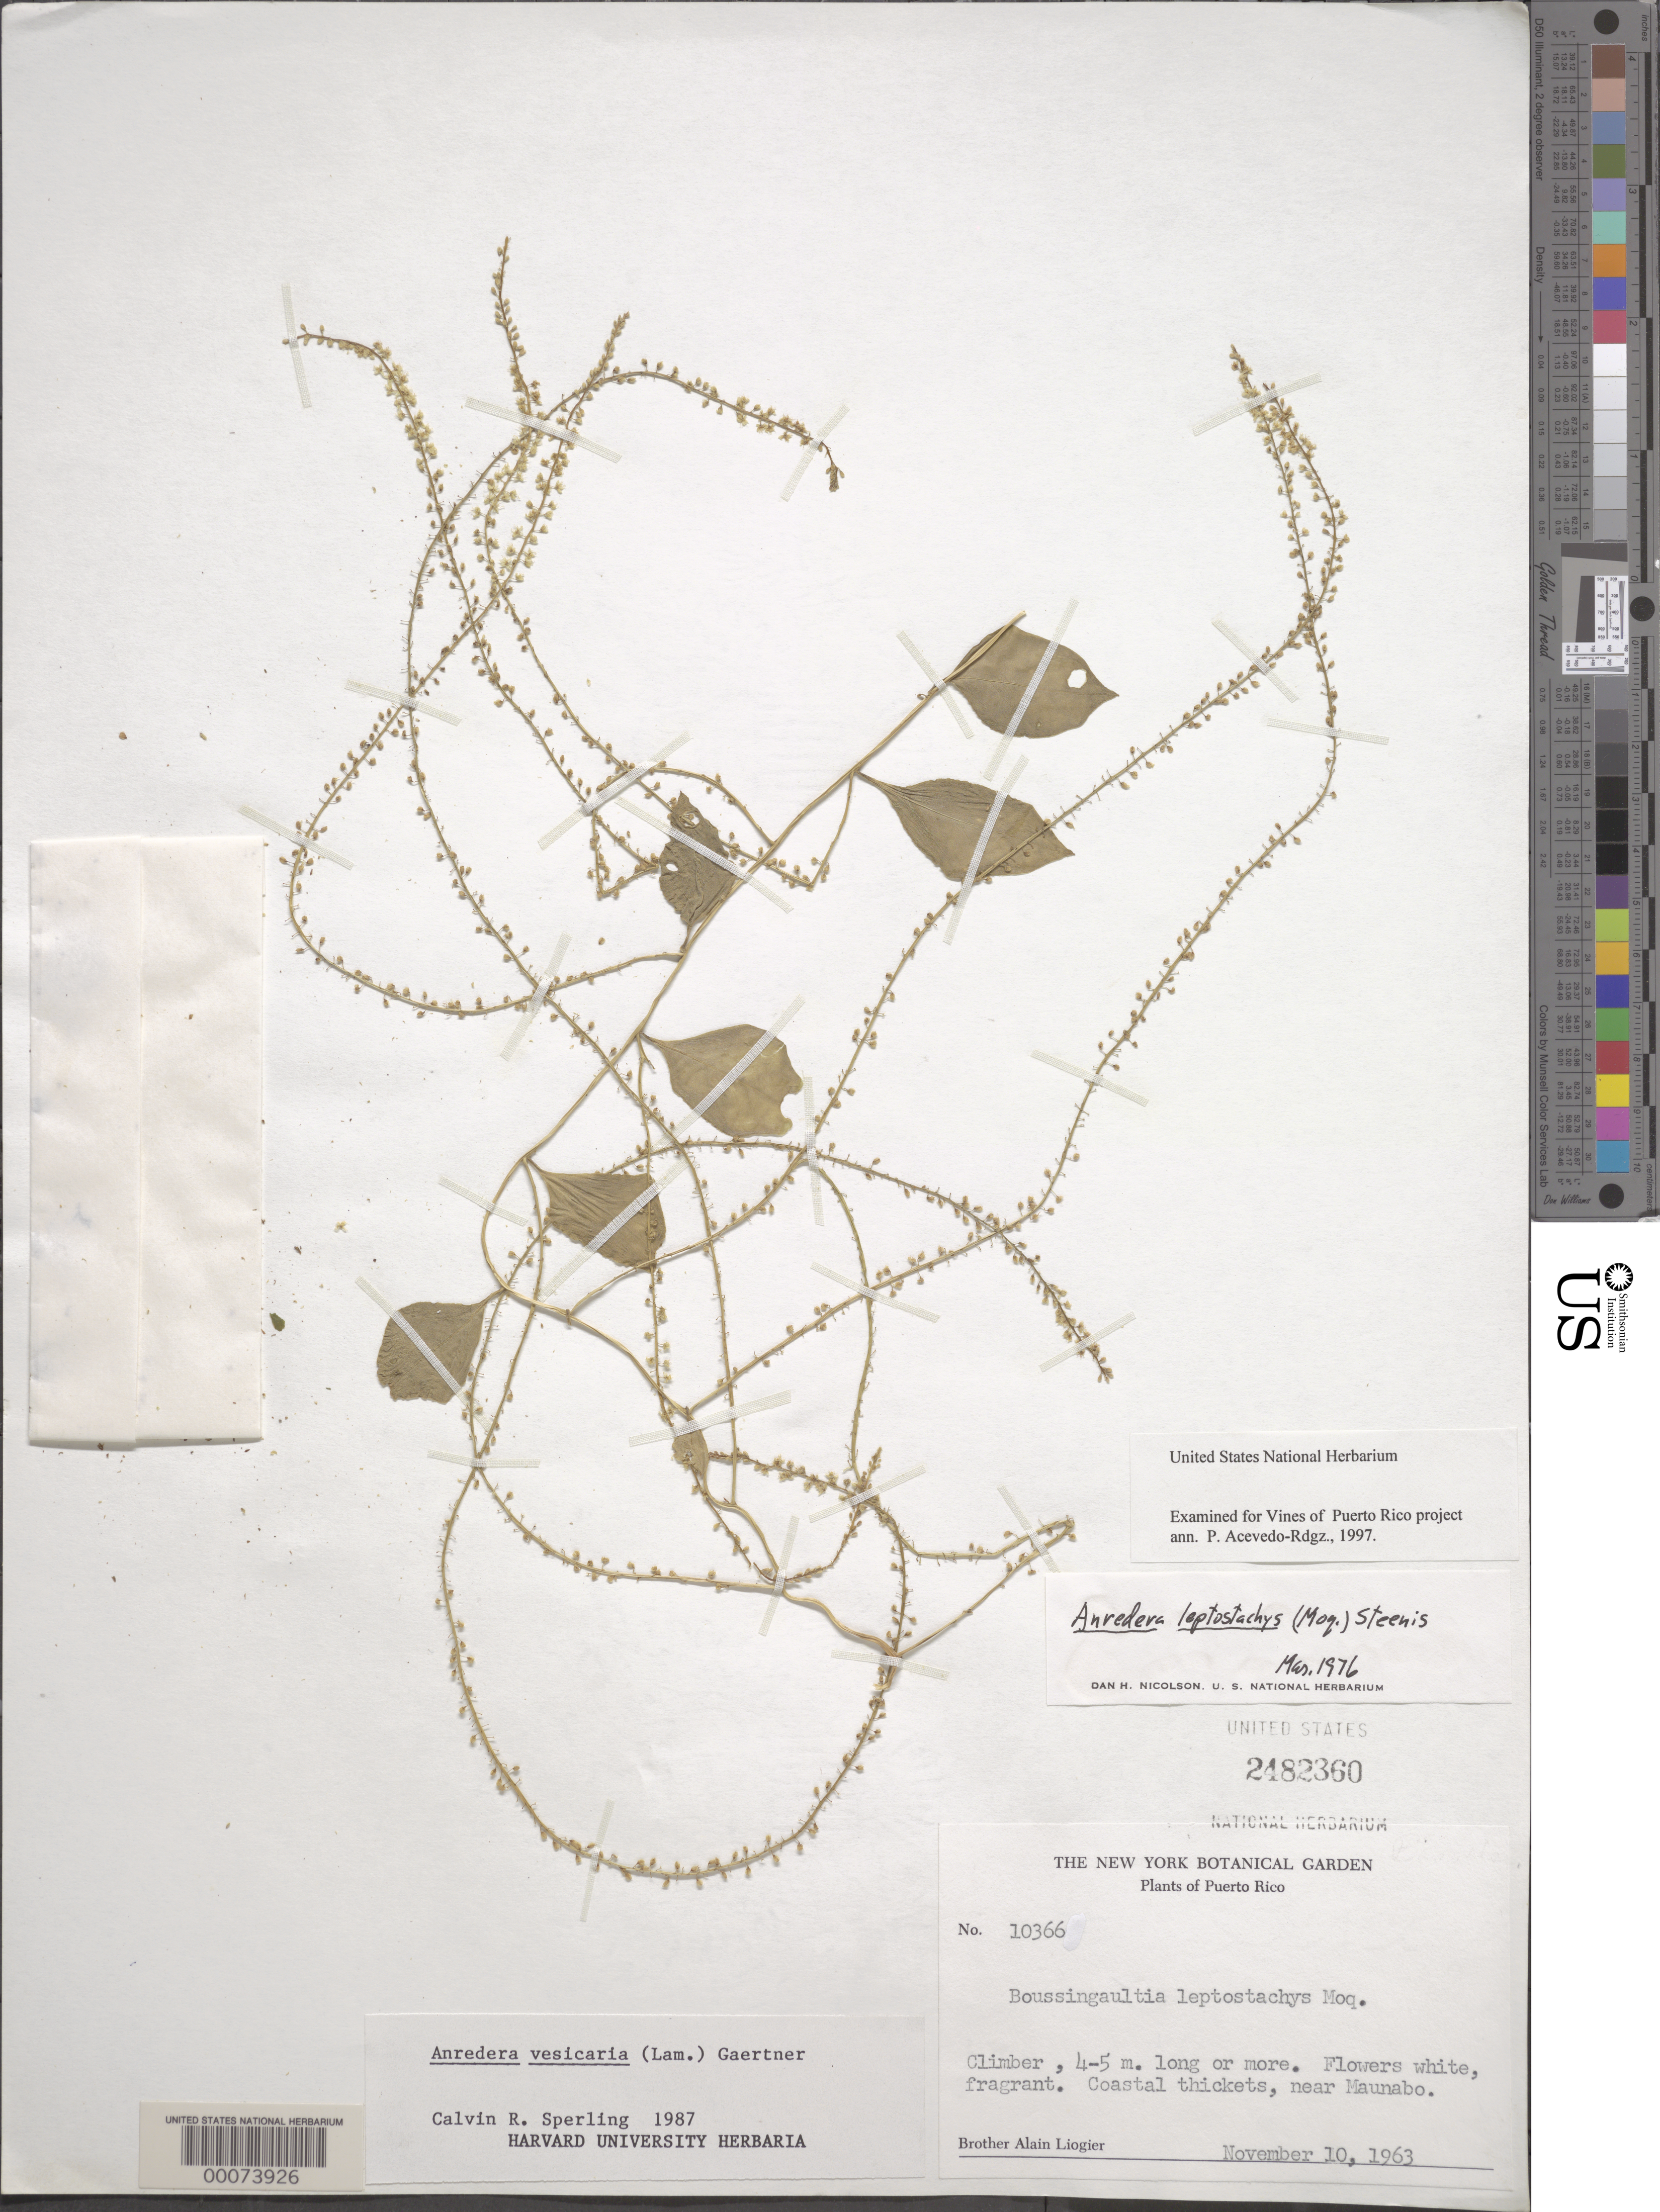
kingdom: Plantae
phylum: Tracheophyta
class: Magnoliopsida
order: Caryophyllales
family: Basellaceae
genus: Anredera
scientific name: Anredera vesicaria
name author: (Lam.) C.F. Gaertn.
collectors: A. H. Liogier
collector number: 10366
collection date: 1963-11-10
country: Puerto Rico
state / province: Maunabo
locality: Coastal thickets, near Maunabo.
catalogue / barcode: US 2482360